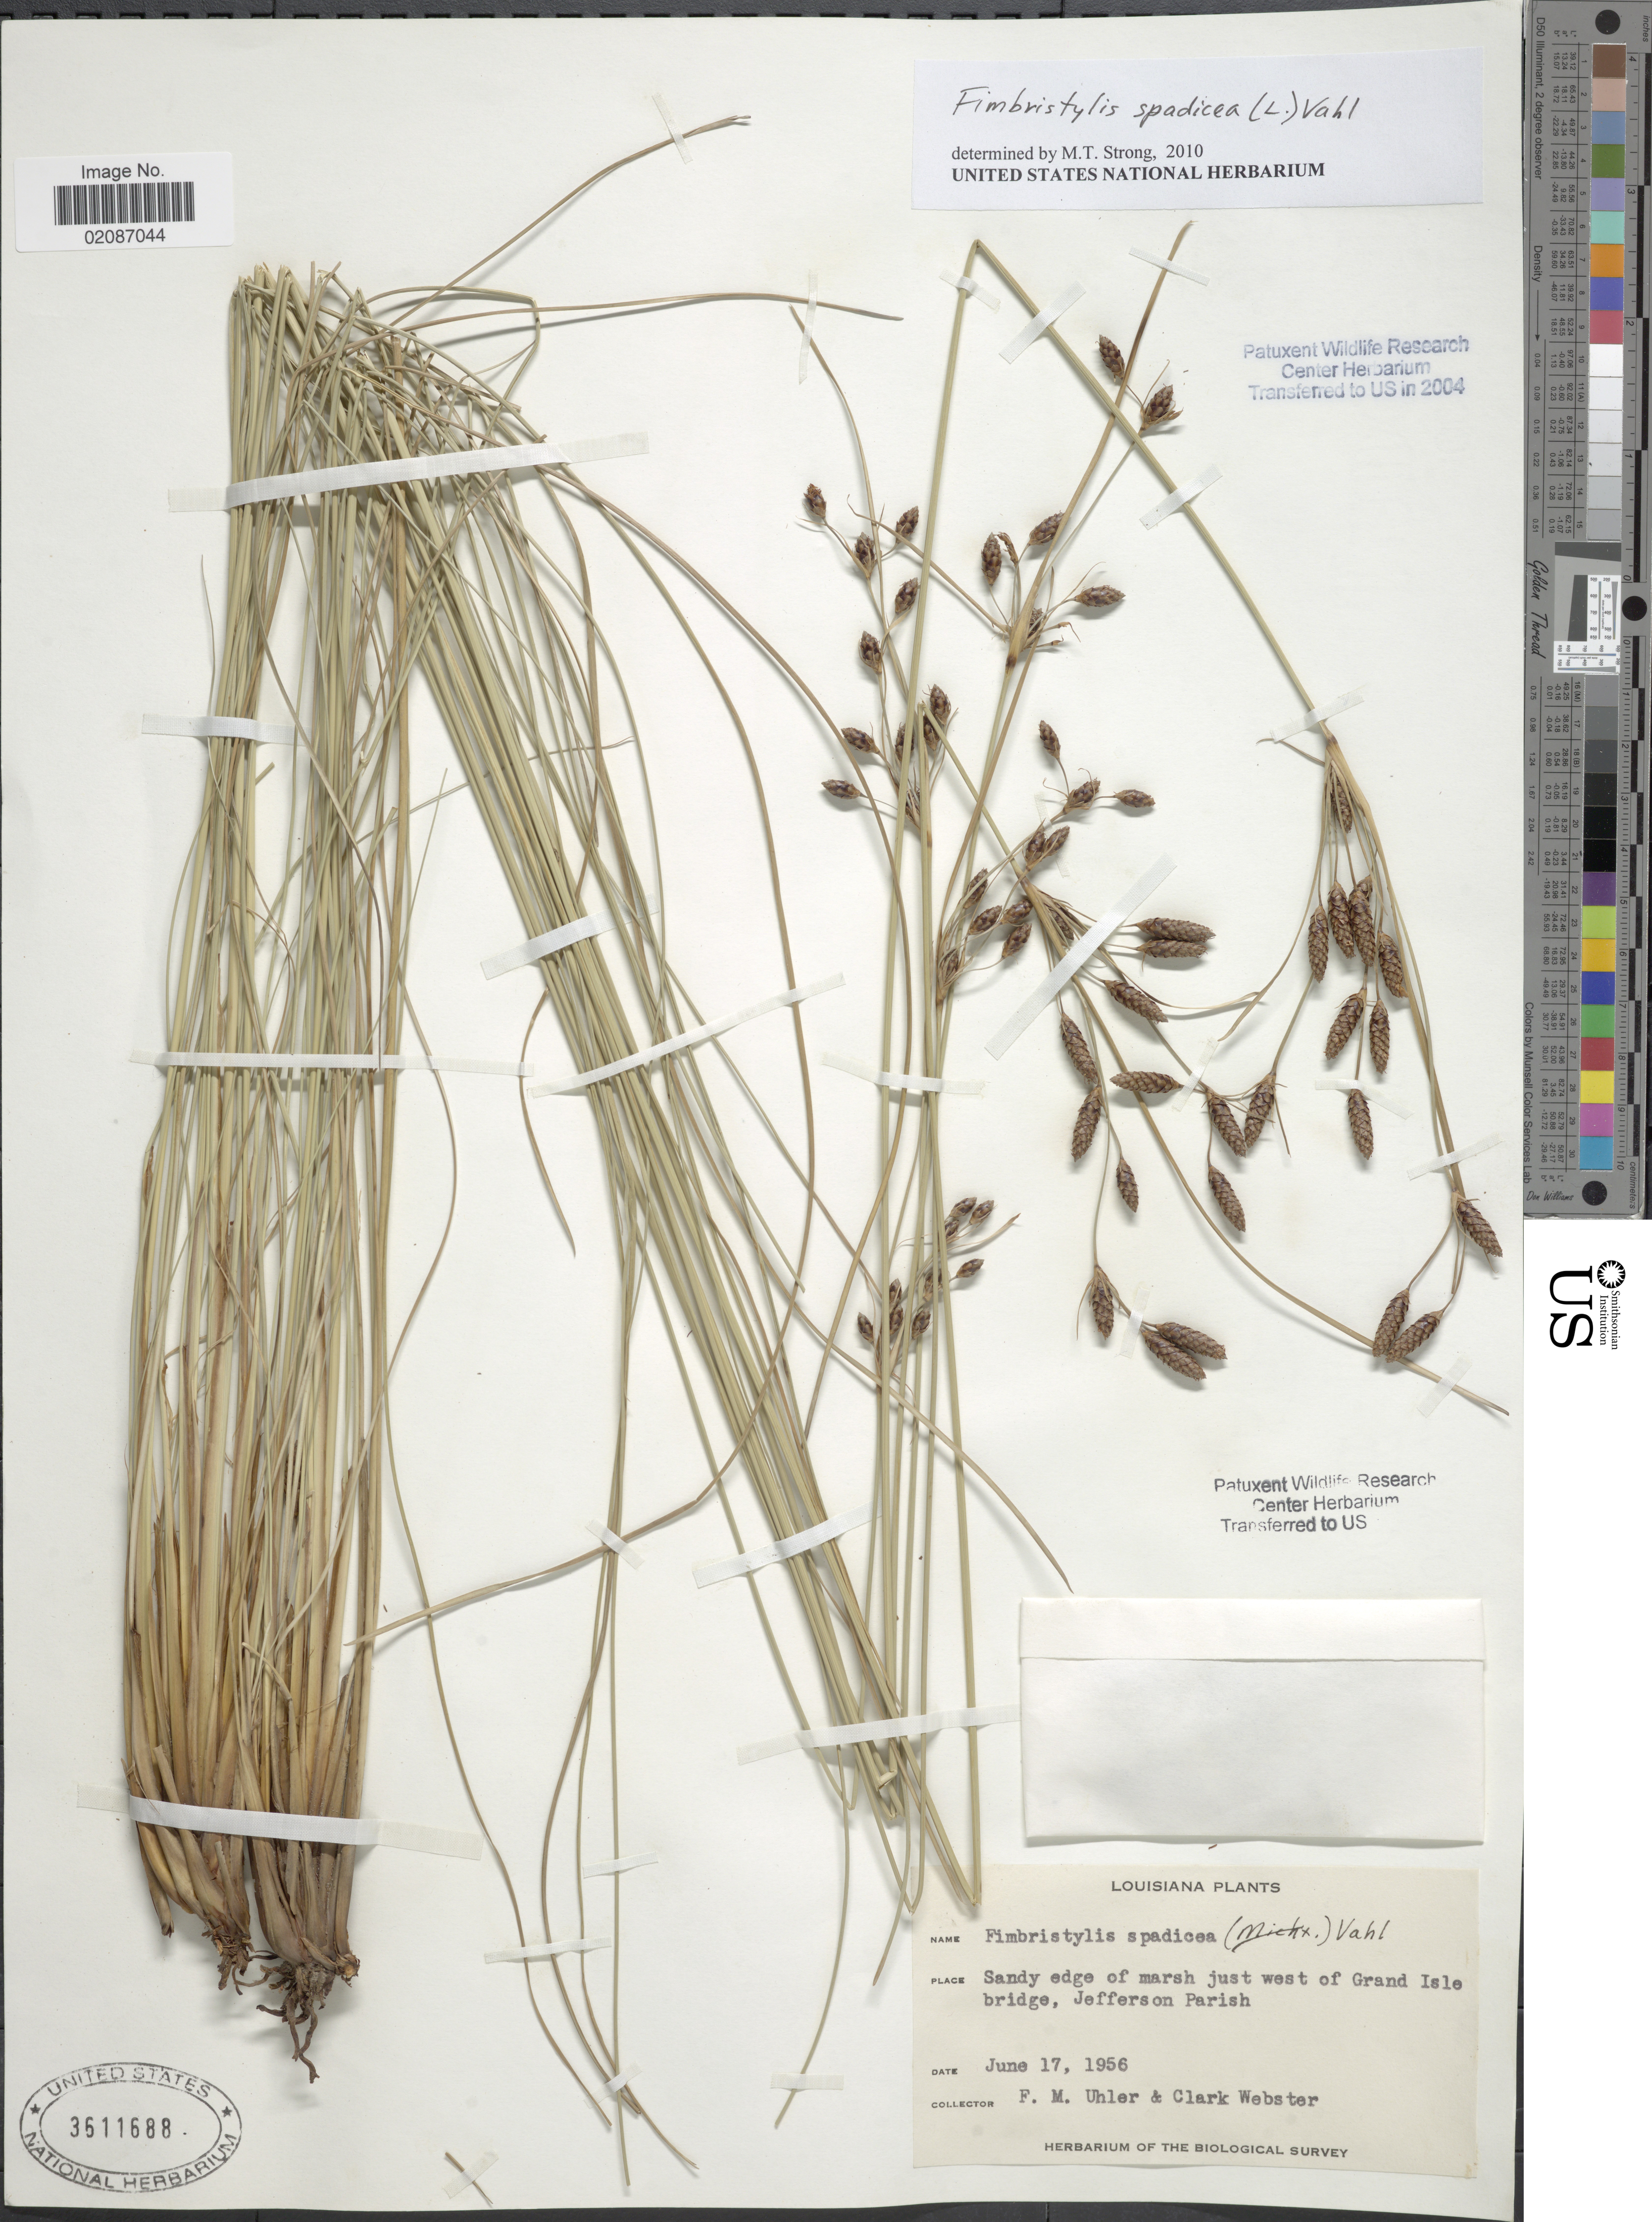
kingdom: Plantae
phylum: Tracheophyta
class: Liliopsida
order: Poales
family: Cyperaceae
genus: Fimbristylis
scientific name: Fimbristylis spadicea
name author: (L.) Vahl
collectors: F. M. Uhler & C. Webster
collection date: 1956-06-17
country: United States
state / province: Louisiana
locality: Just west of Grand Isle bridge, Jefferson Parish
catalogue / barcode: US 3611688